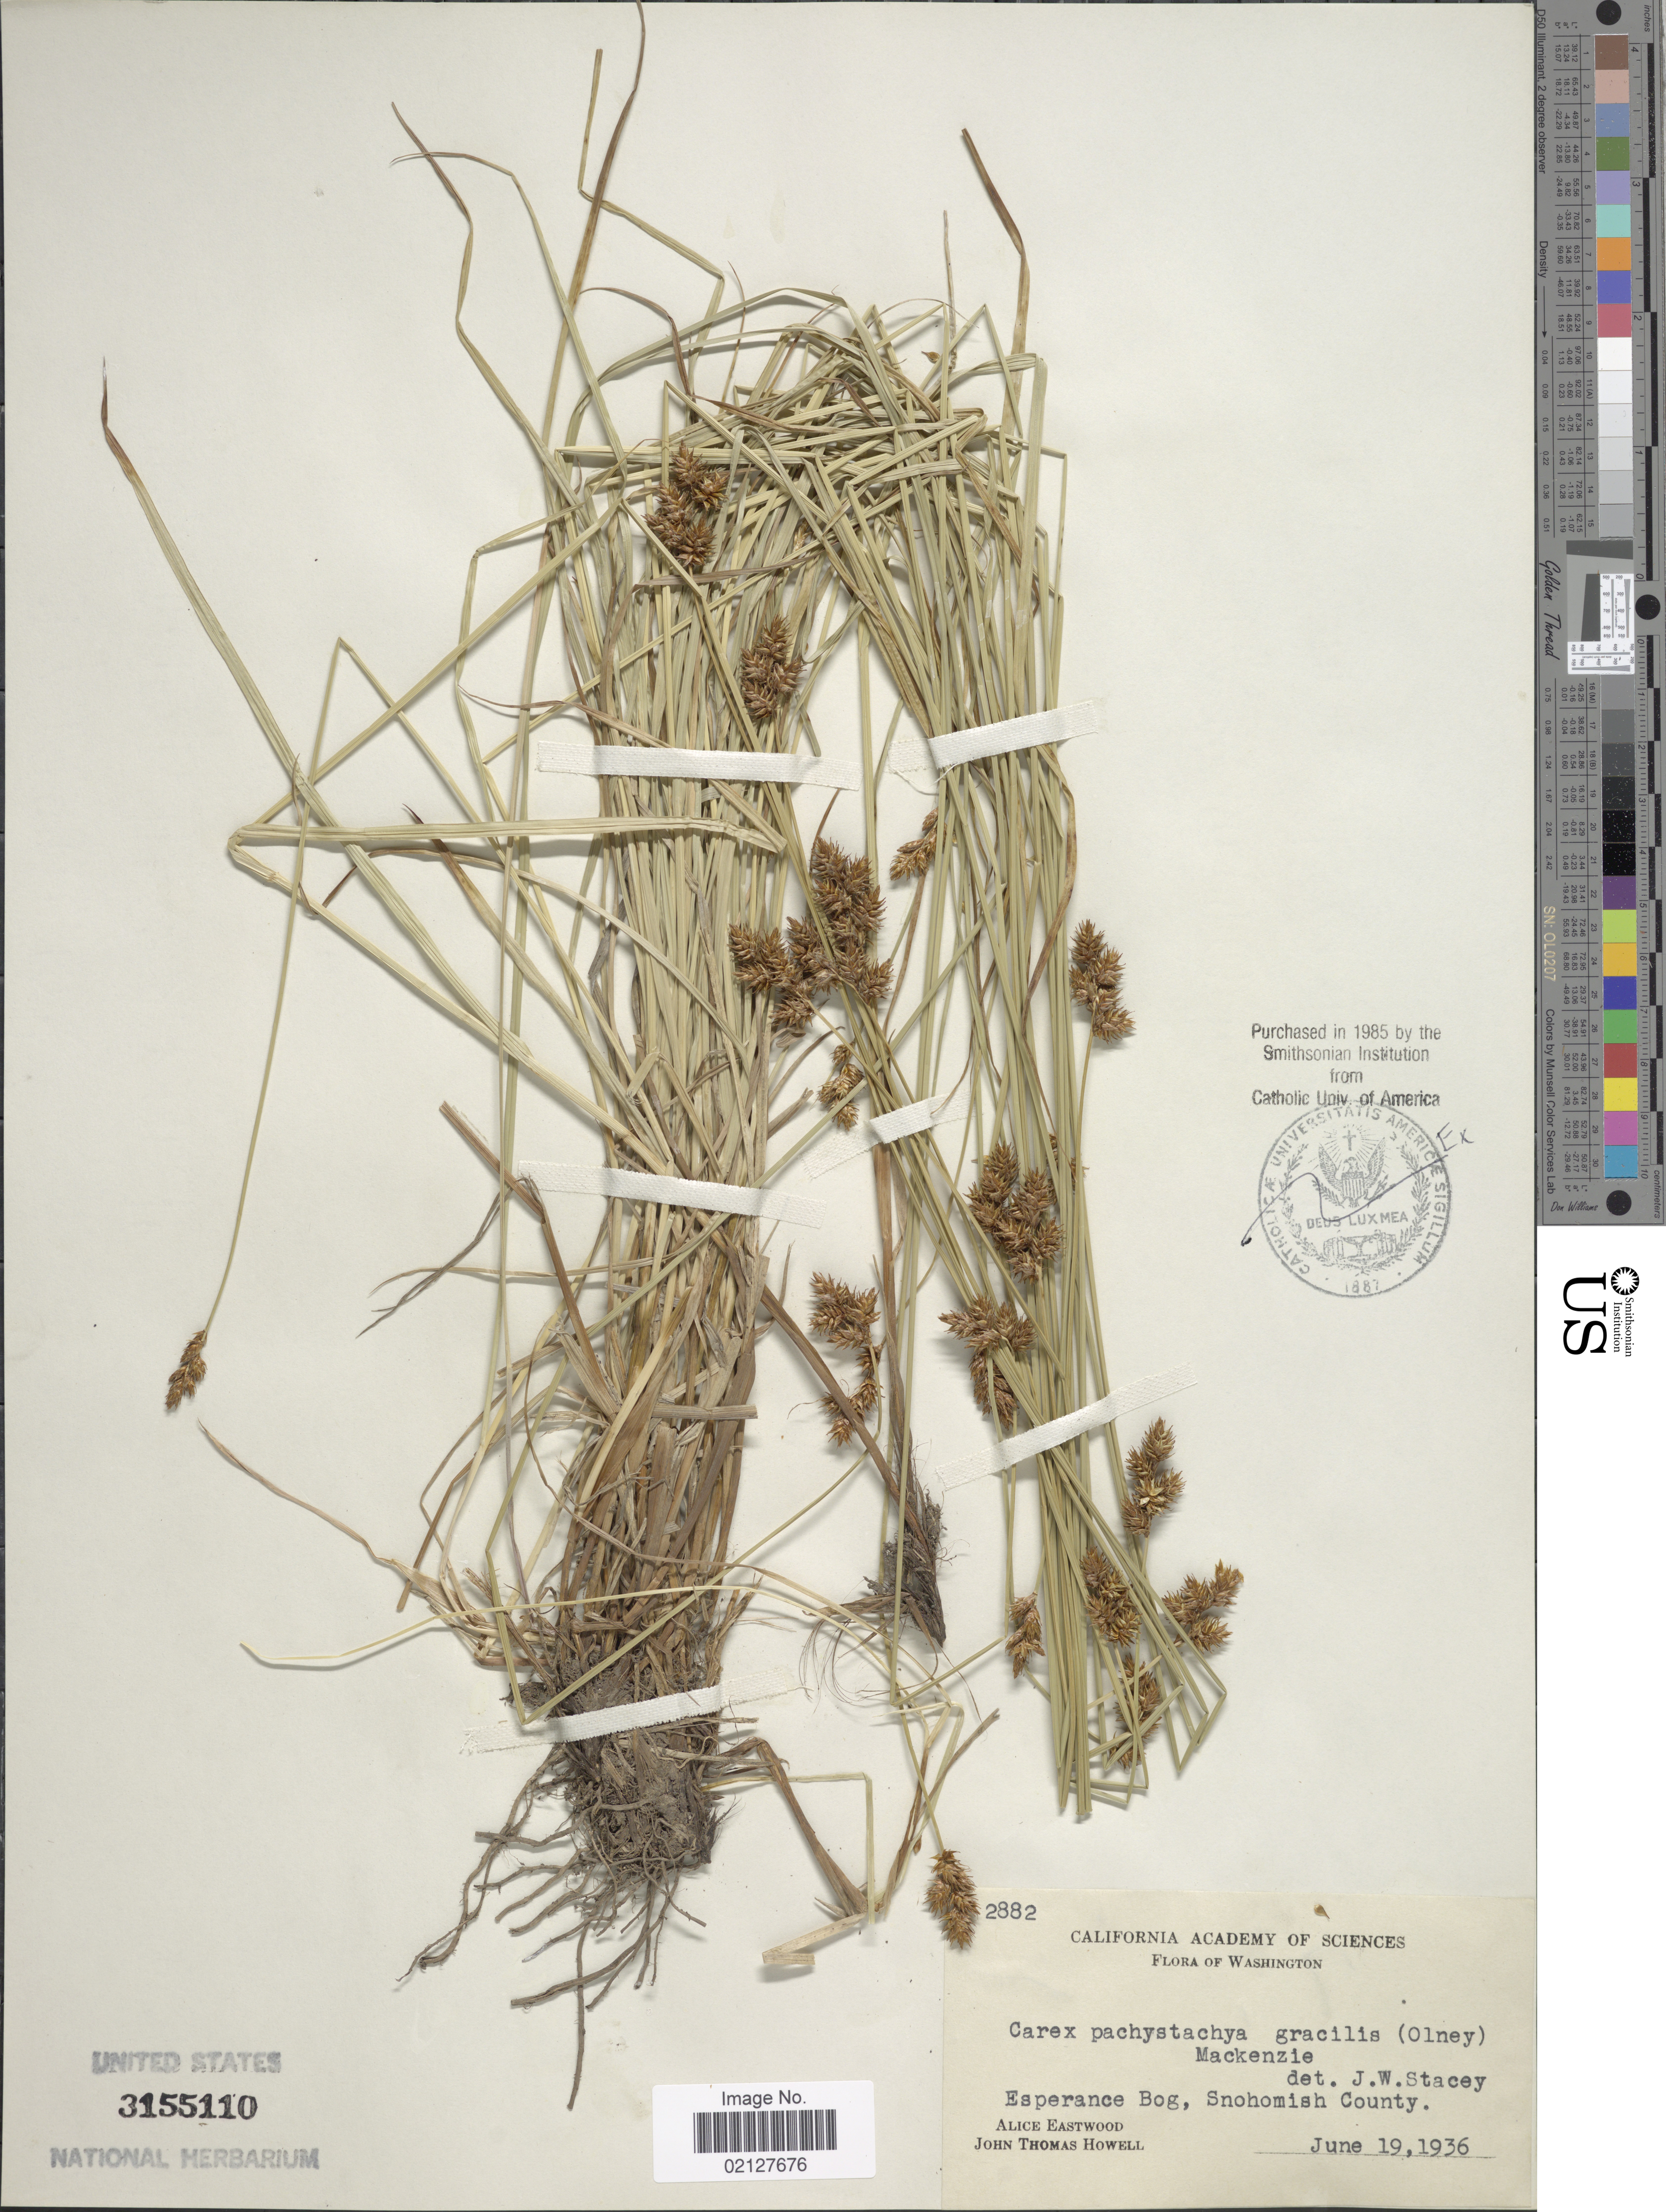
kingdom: Plantae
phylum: Tracheophyta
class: Liliopsida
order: Poales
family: Cyperaceae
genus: Carex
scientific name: Carex pachystachya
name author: Cham. ex Steud.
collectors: A. Eastwood & J. T. Howell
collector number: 2882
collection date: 1936-06-19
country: United States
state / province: Washington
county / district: Snohomish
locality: Esperance Bog, Snohomish County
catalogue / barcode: US 3155110